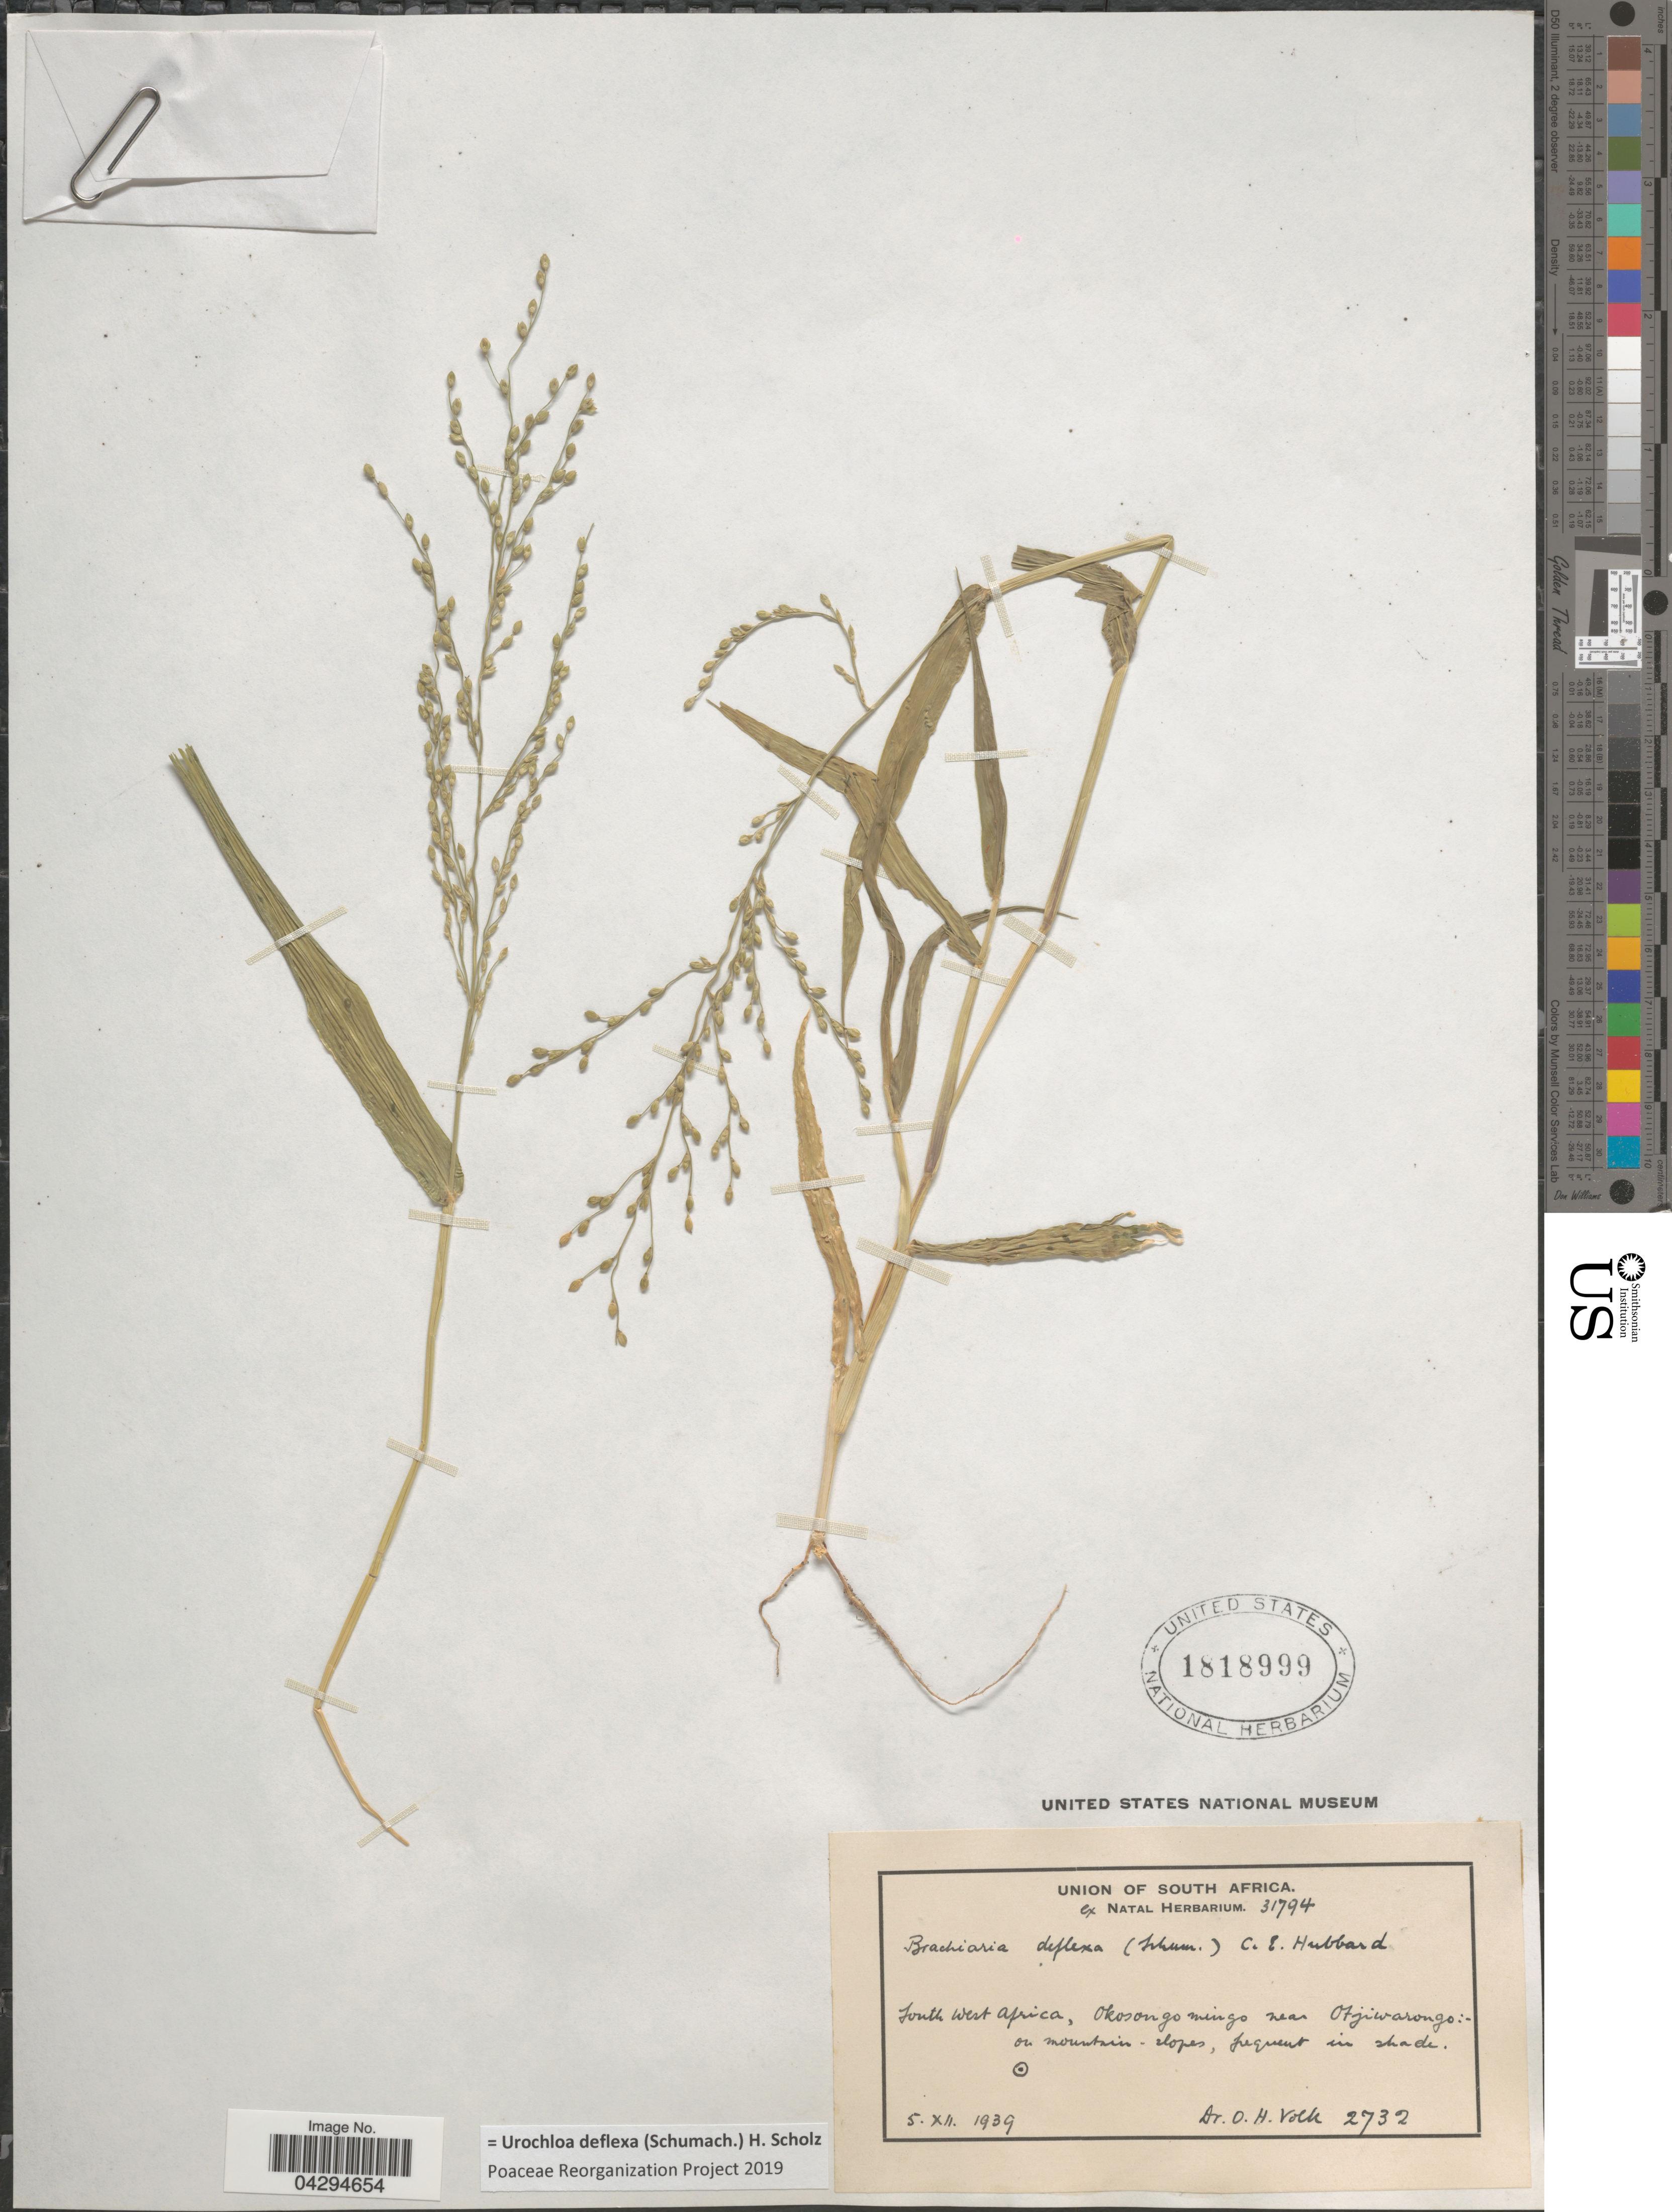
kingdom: Plantae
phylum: Tracheophyta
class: Liliopsida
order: Poales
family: Poaceae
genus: Urochloa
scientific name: Urochloa deflexa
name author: (Schumach.) H. Scholz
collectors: O. Volk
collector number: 2732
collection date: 1939-12-05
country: Namibia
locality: Union of South Africa. South West Africa, Okosongo mingo near Otjiwarongo: - on mountain - slopes, frequent in shade.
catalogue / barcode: US 1818999